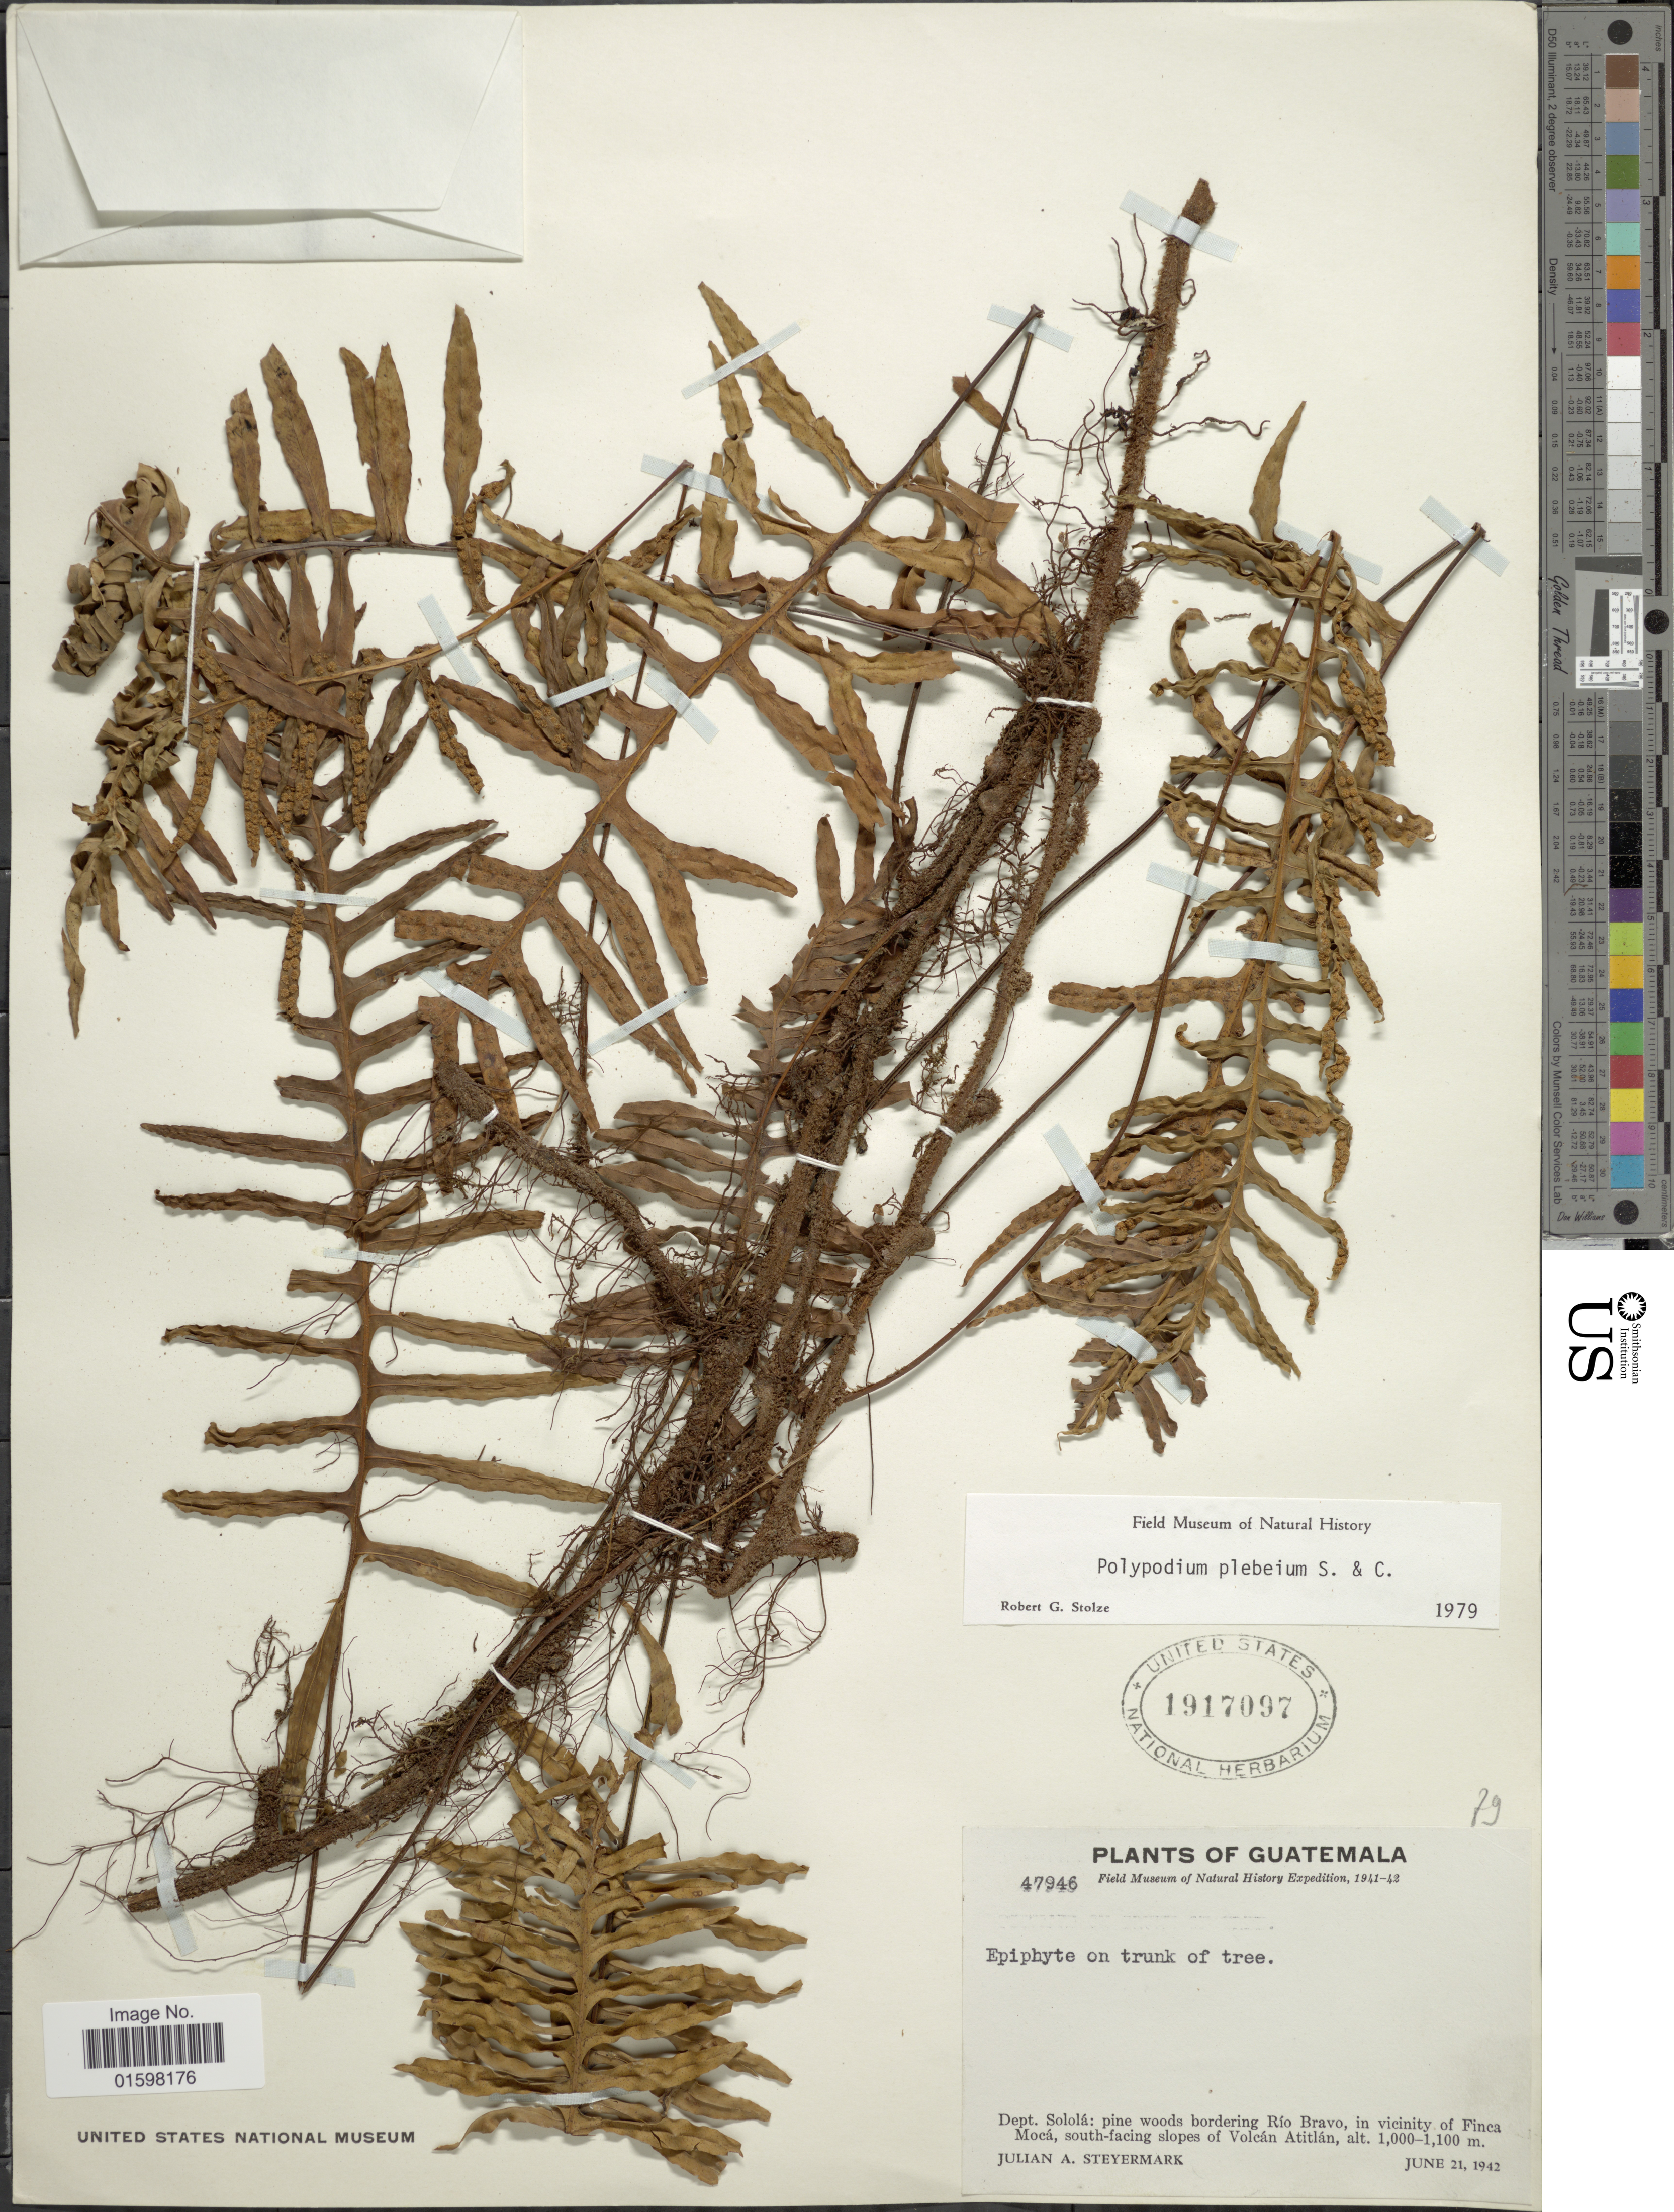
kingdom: Plantae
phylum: Tracheophyta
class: Polypodiopsida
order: Polypodiales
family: Polypodiaceae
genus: Pleopeltis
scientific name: Pleopeltis plebeia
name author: (Schltdl. ex Cham.) A.R. Sm. & Tejero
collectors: J. Steyermark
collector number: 47946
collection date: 1942-06-21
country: Guatemala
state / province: Sololá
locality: Dept, Solola: pine woods bordering Rio Bravo, in vicinity of Finca Moca, south-facing slopes of Volcan Atitlan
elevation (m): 1000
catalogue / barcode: US 1917097